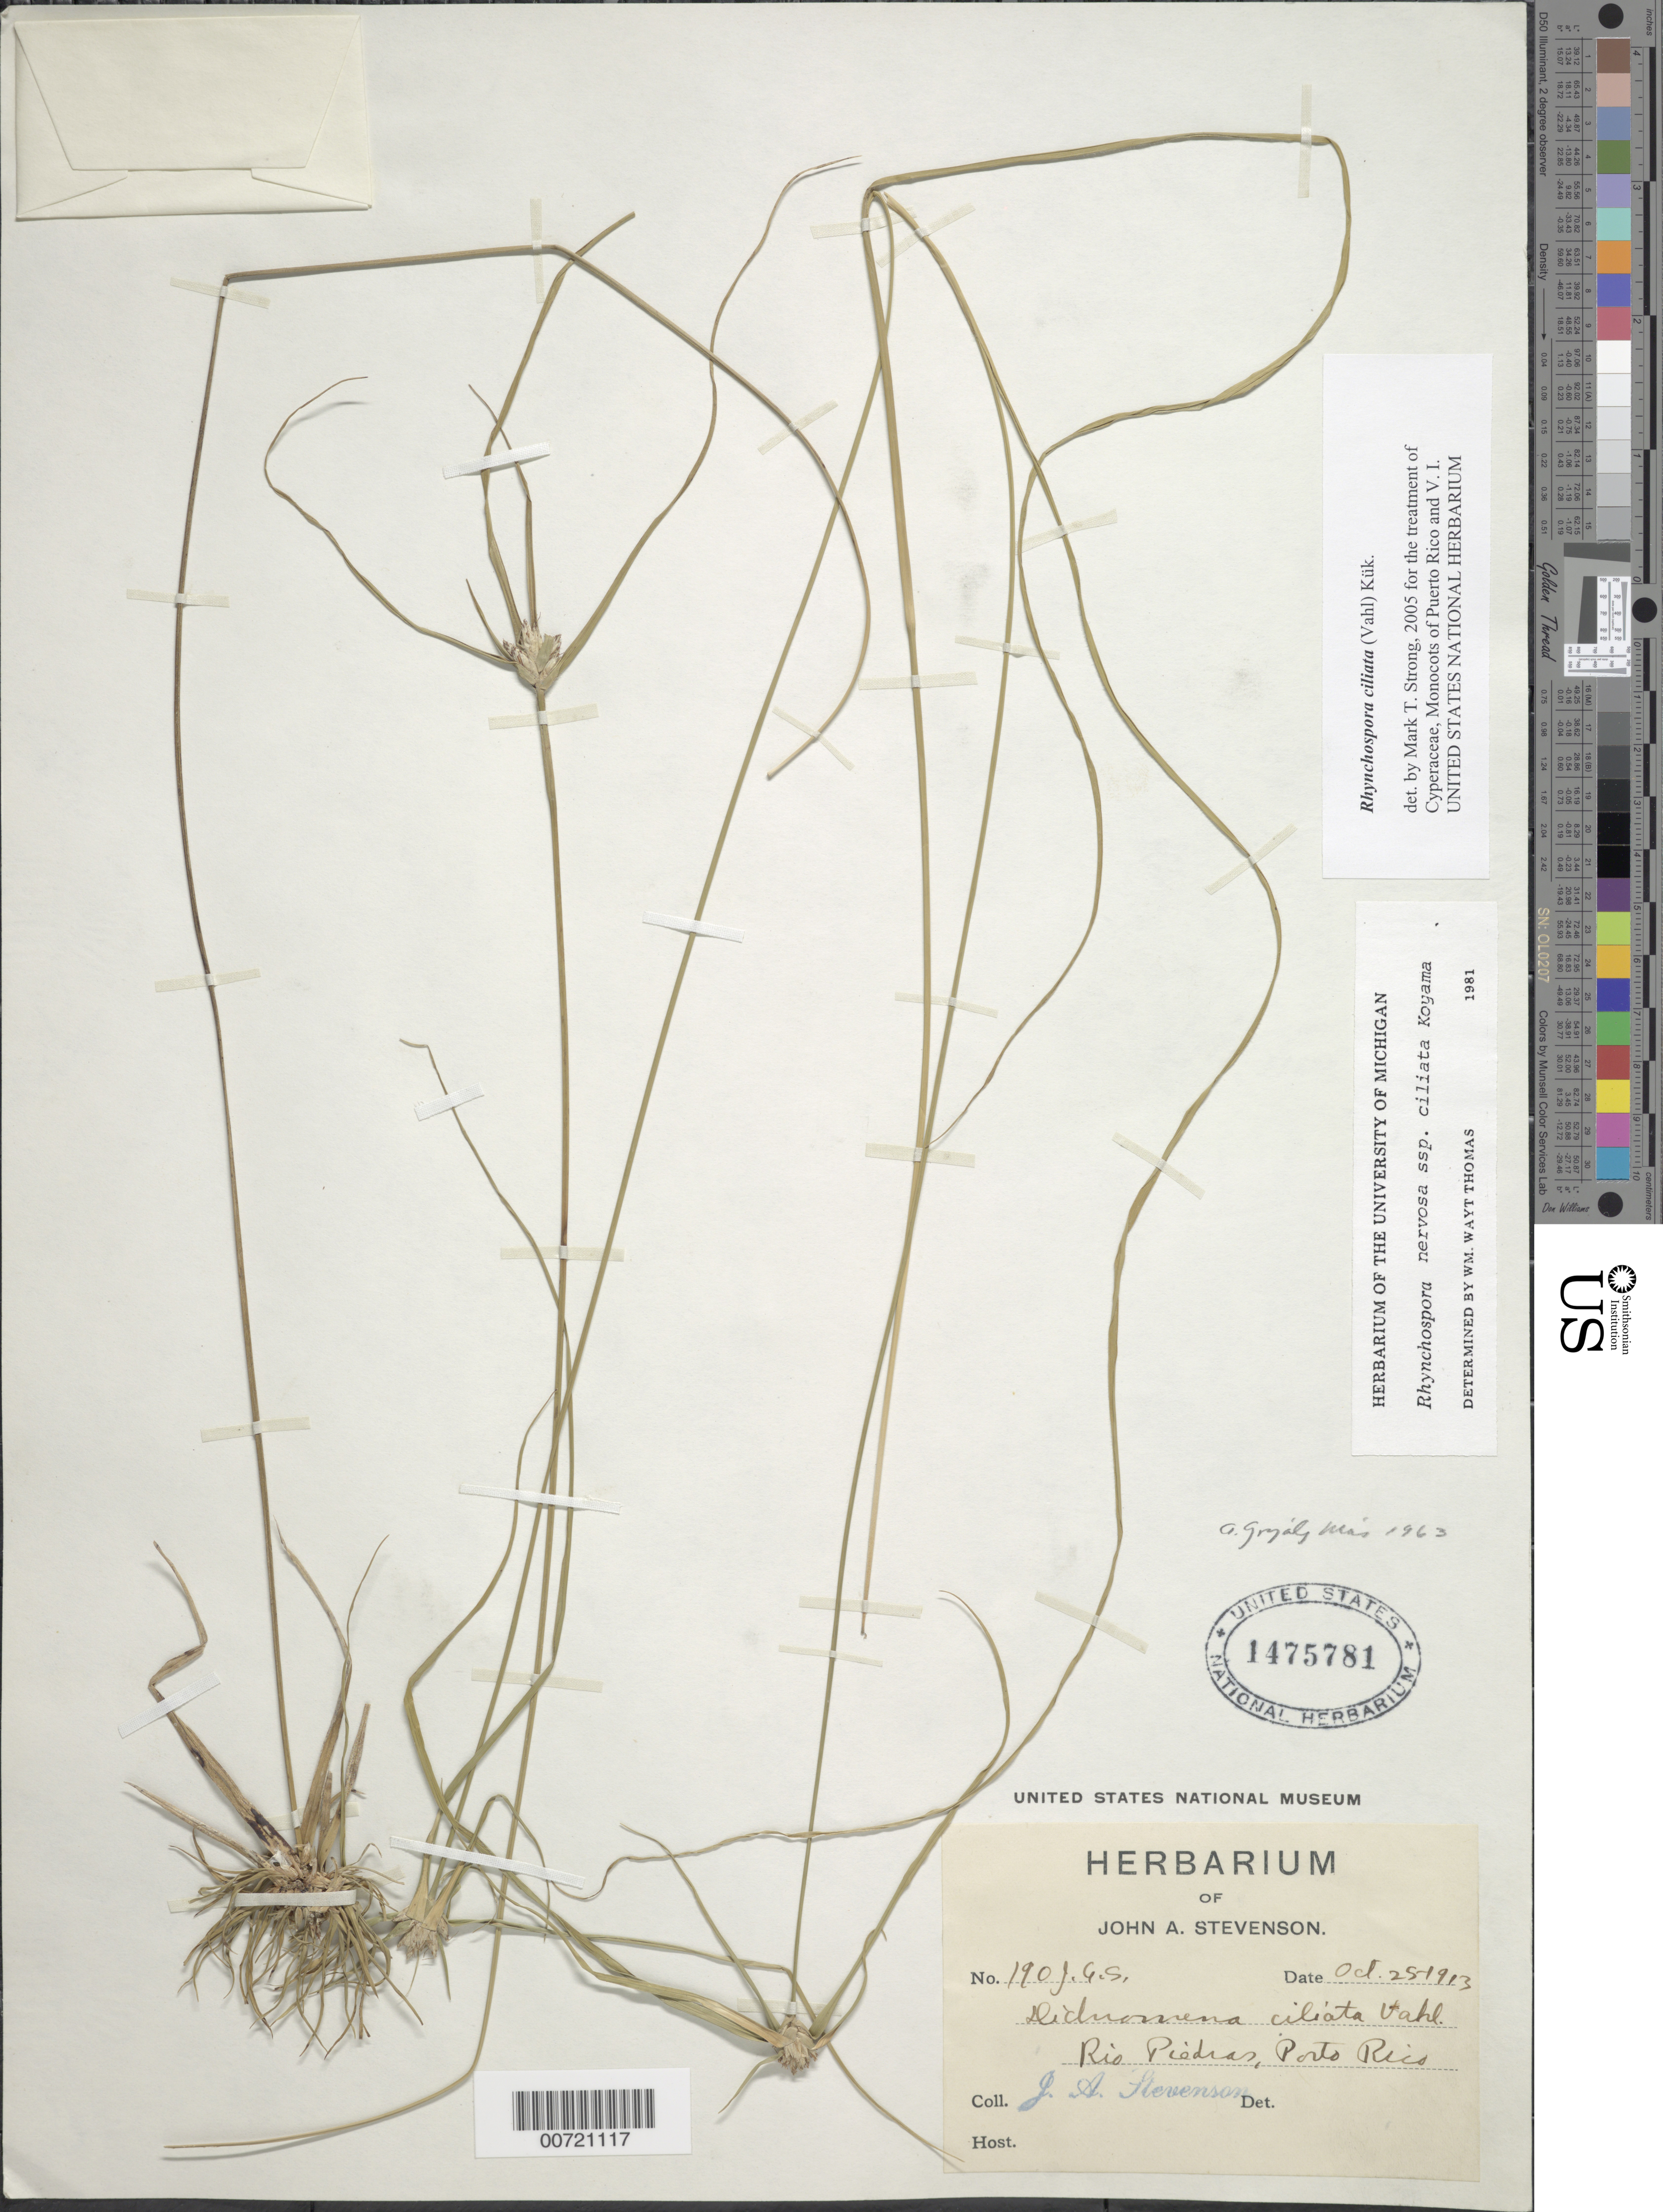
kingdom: Plantae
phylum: Tracheophyta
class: Liliopsida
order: Poales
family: Cyperaceae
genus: Rhynchospora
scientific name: Rhynchospora ciliata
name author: (G. Mey.) Kük.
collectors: J. Stevenson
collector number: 190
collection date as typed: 25 Oct 1913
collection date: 1913-10-25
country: Puerto Rico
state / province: San Juan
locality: Rio Piedras.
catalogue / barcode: US 1475781